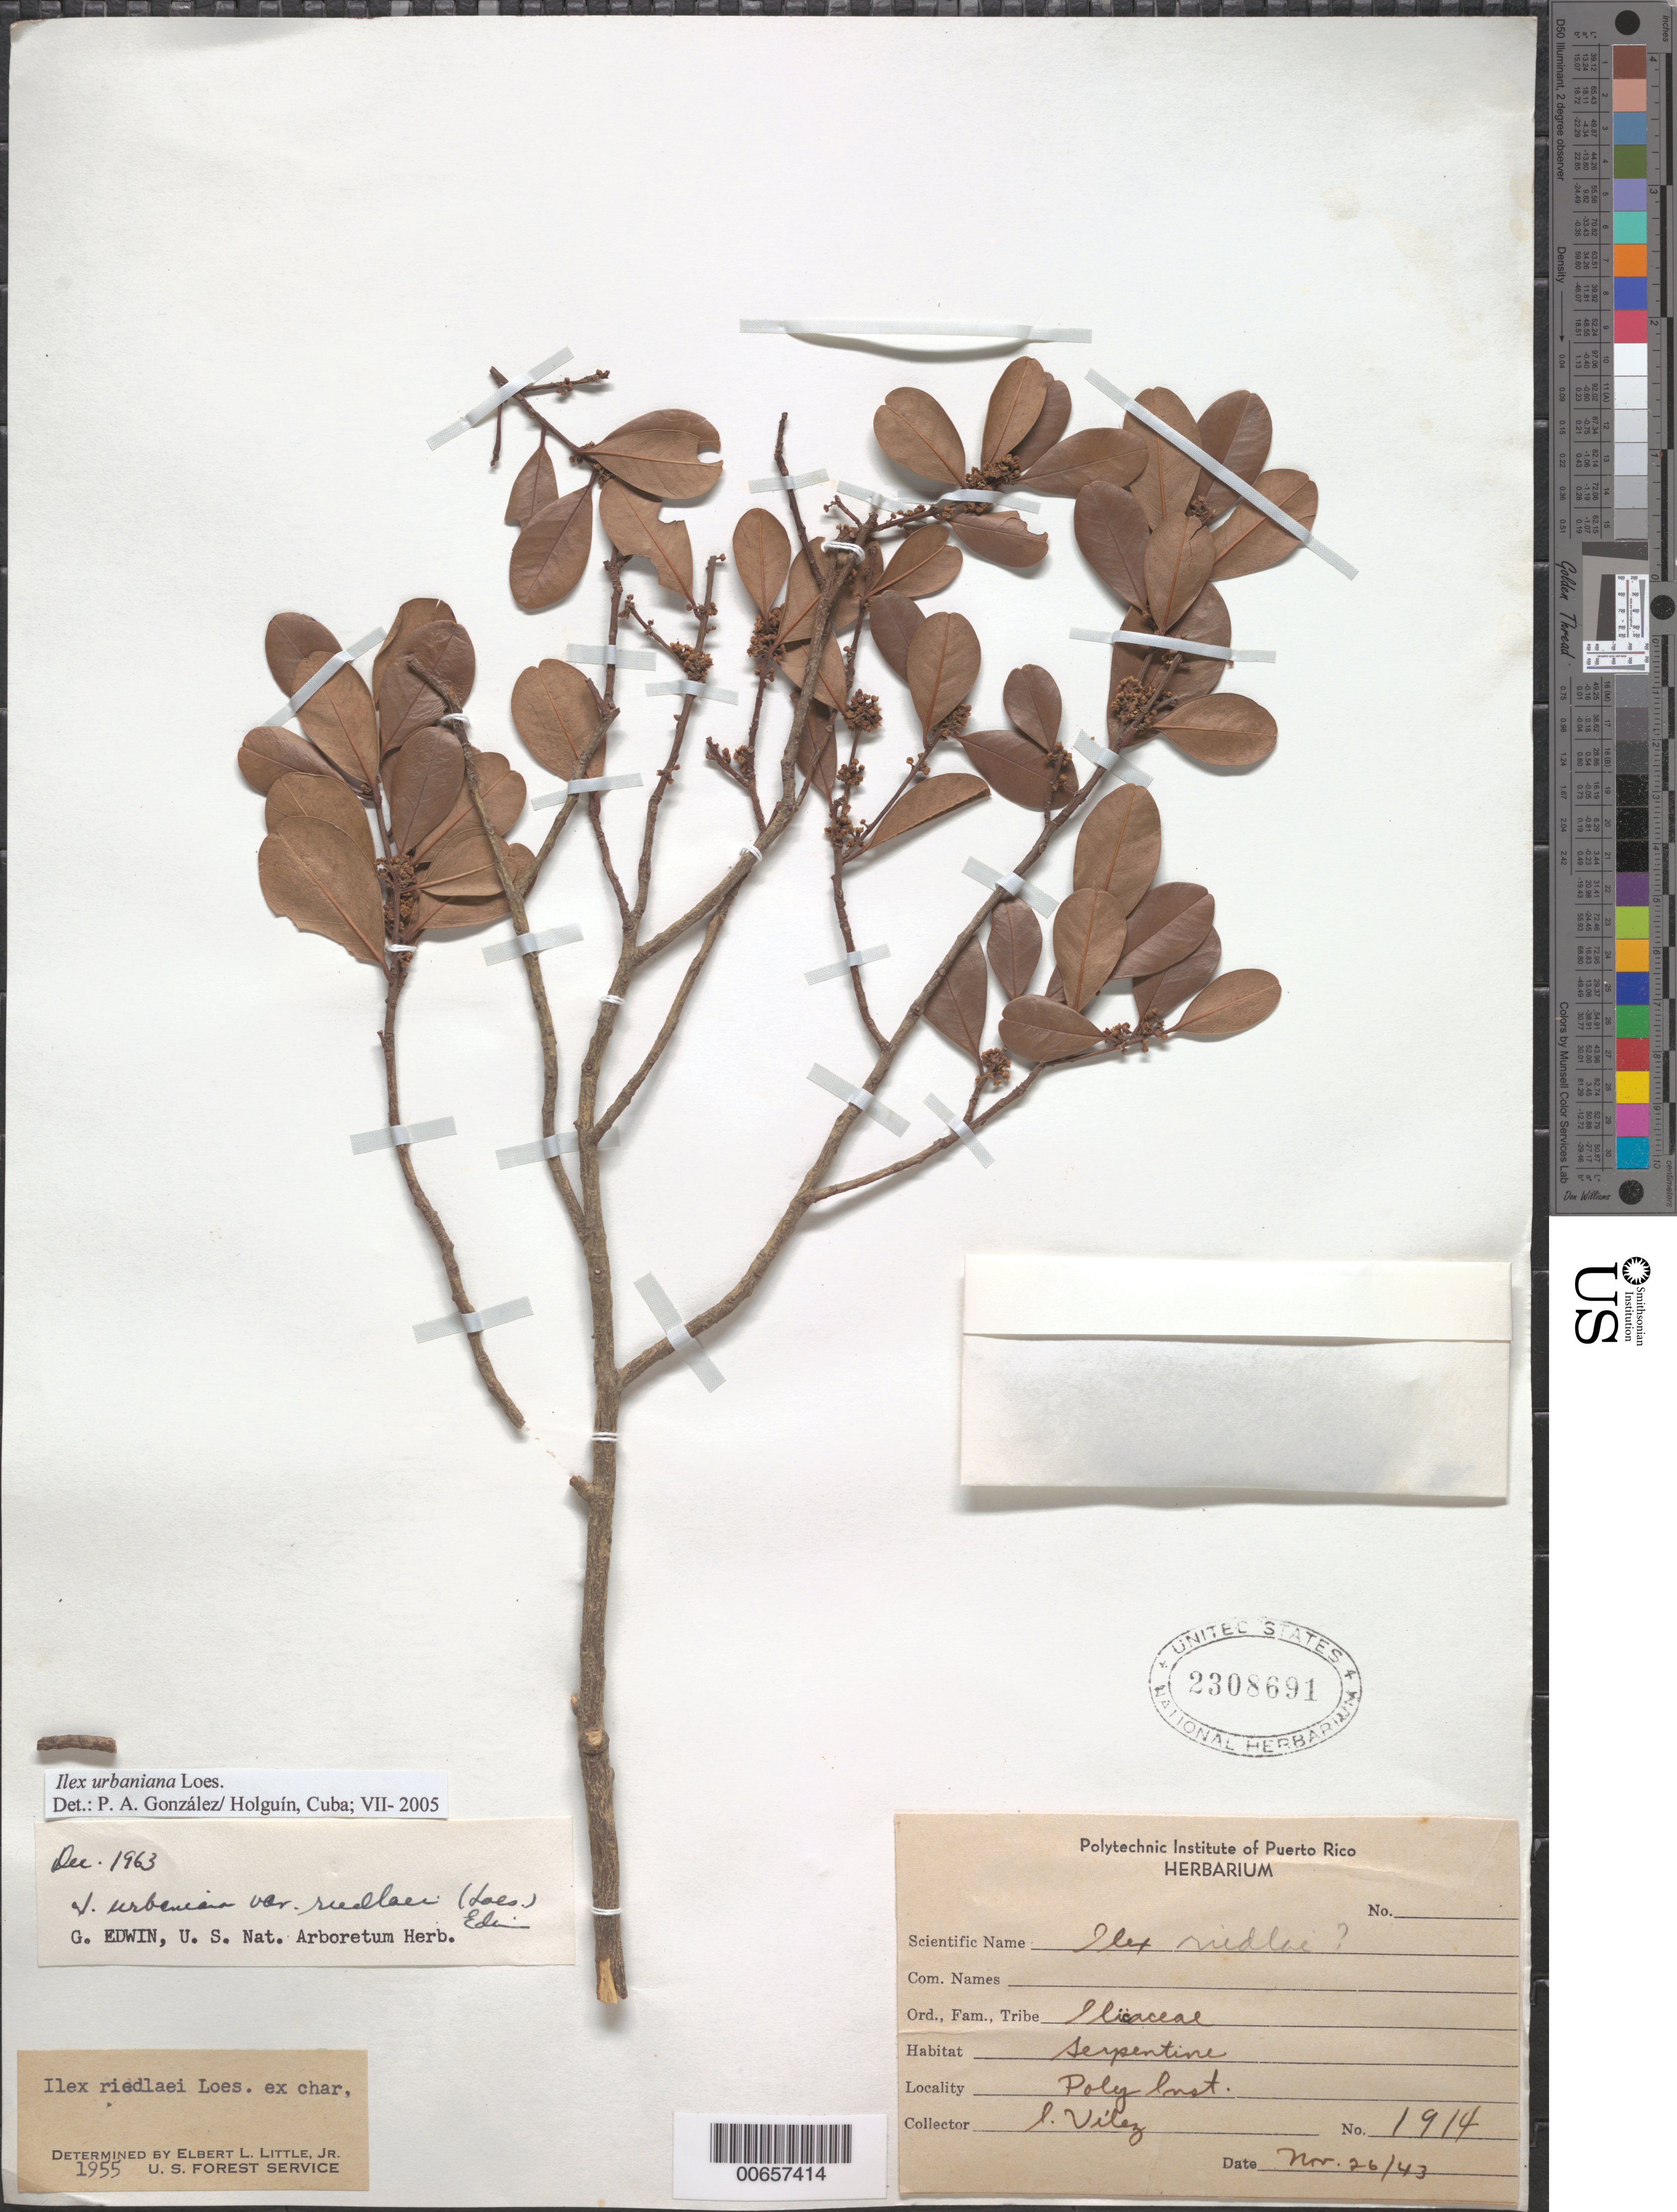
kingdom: Plantae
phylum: Tracheophyta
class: Magnoliopsida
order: Aquifoliales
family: Aquifoliaceae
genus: Ilex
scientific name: Ilex urbaniana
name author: Loes.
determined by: González, P. A.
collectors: I. Velez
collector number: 1914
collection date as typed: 26 Nov 1943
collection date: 1943-11-26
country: Puerto Rico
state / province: San Germán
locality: Polytechnic Institute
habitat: Serpentine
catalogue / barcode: US 2308691